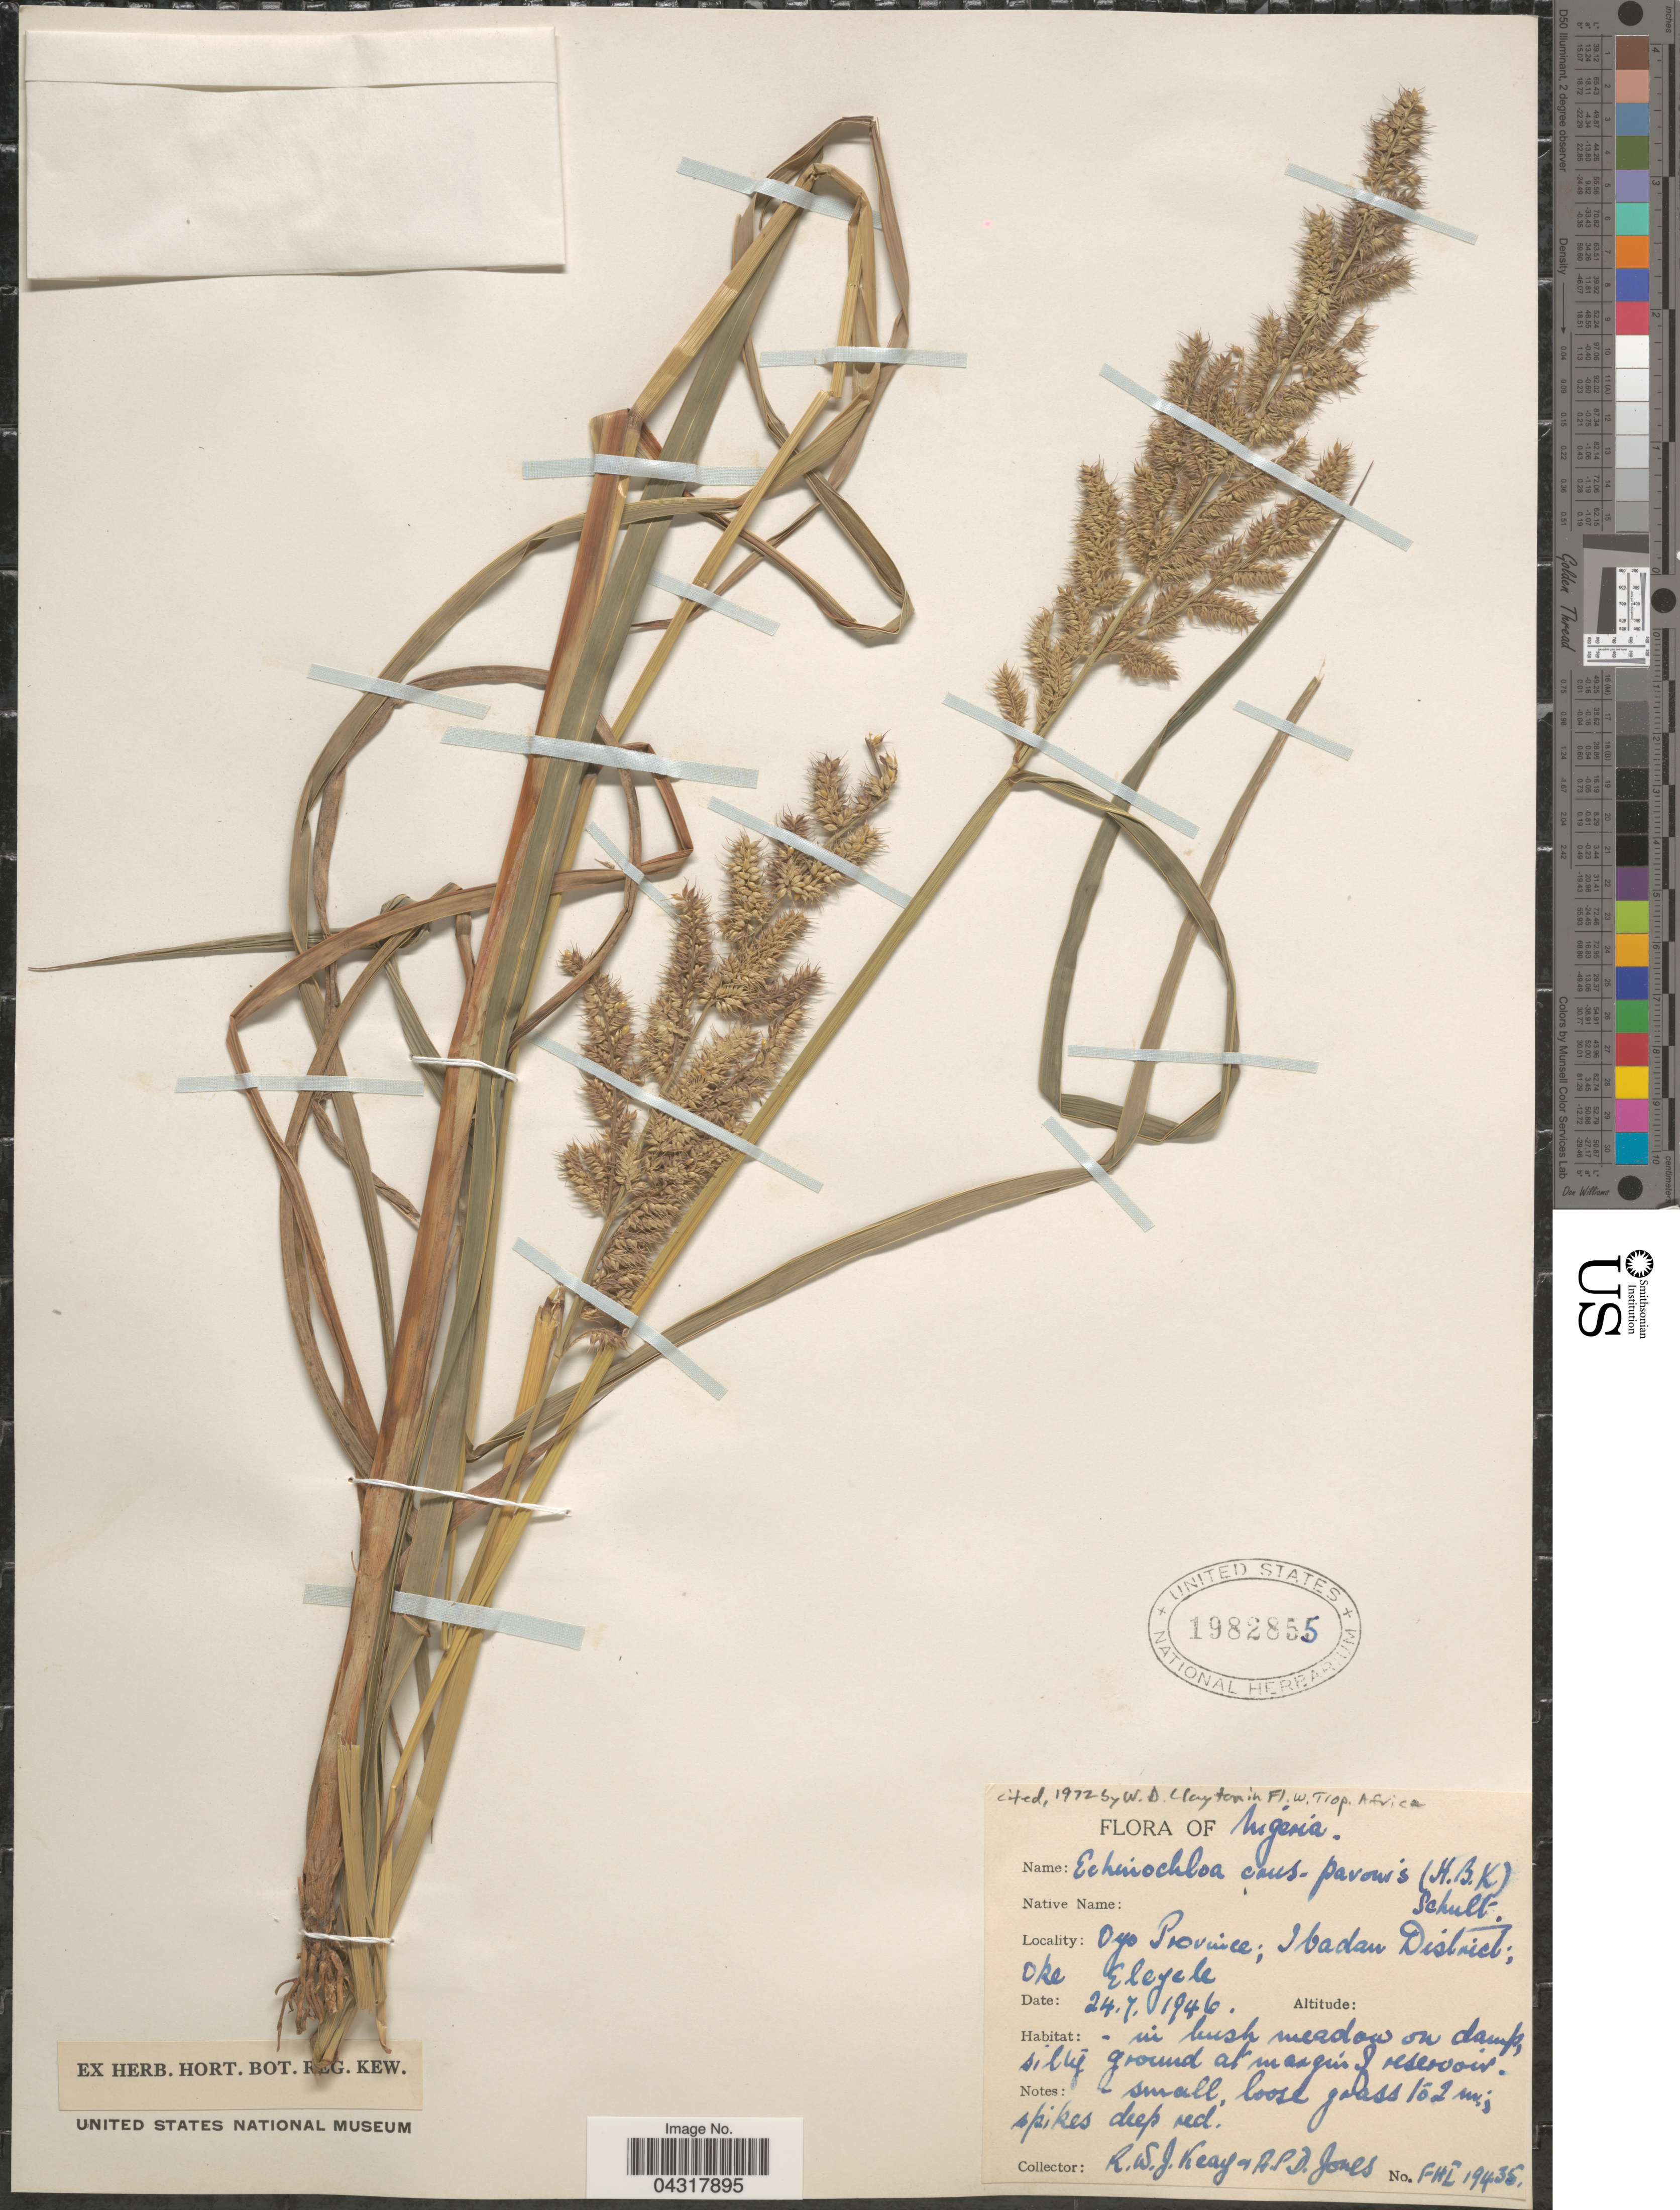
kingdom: Plantae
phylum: Tracheophyta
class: Liliopsida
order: Poales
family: Poaceae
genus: Echinochloa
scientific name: Echinochloa crus-pavonis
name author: (Kunth) Schult.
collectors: R. W. Keay & A. P. Jones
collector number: FHI19435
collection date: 1946-07-24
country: Nigeria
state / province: Oyo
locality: Oyo Province; Ibadan District; Oke Eleyele.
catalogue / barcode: US 1982855